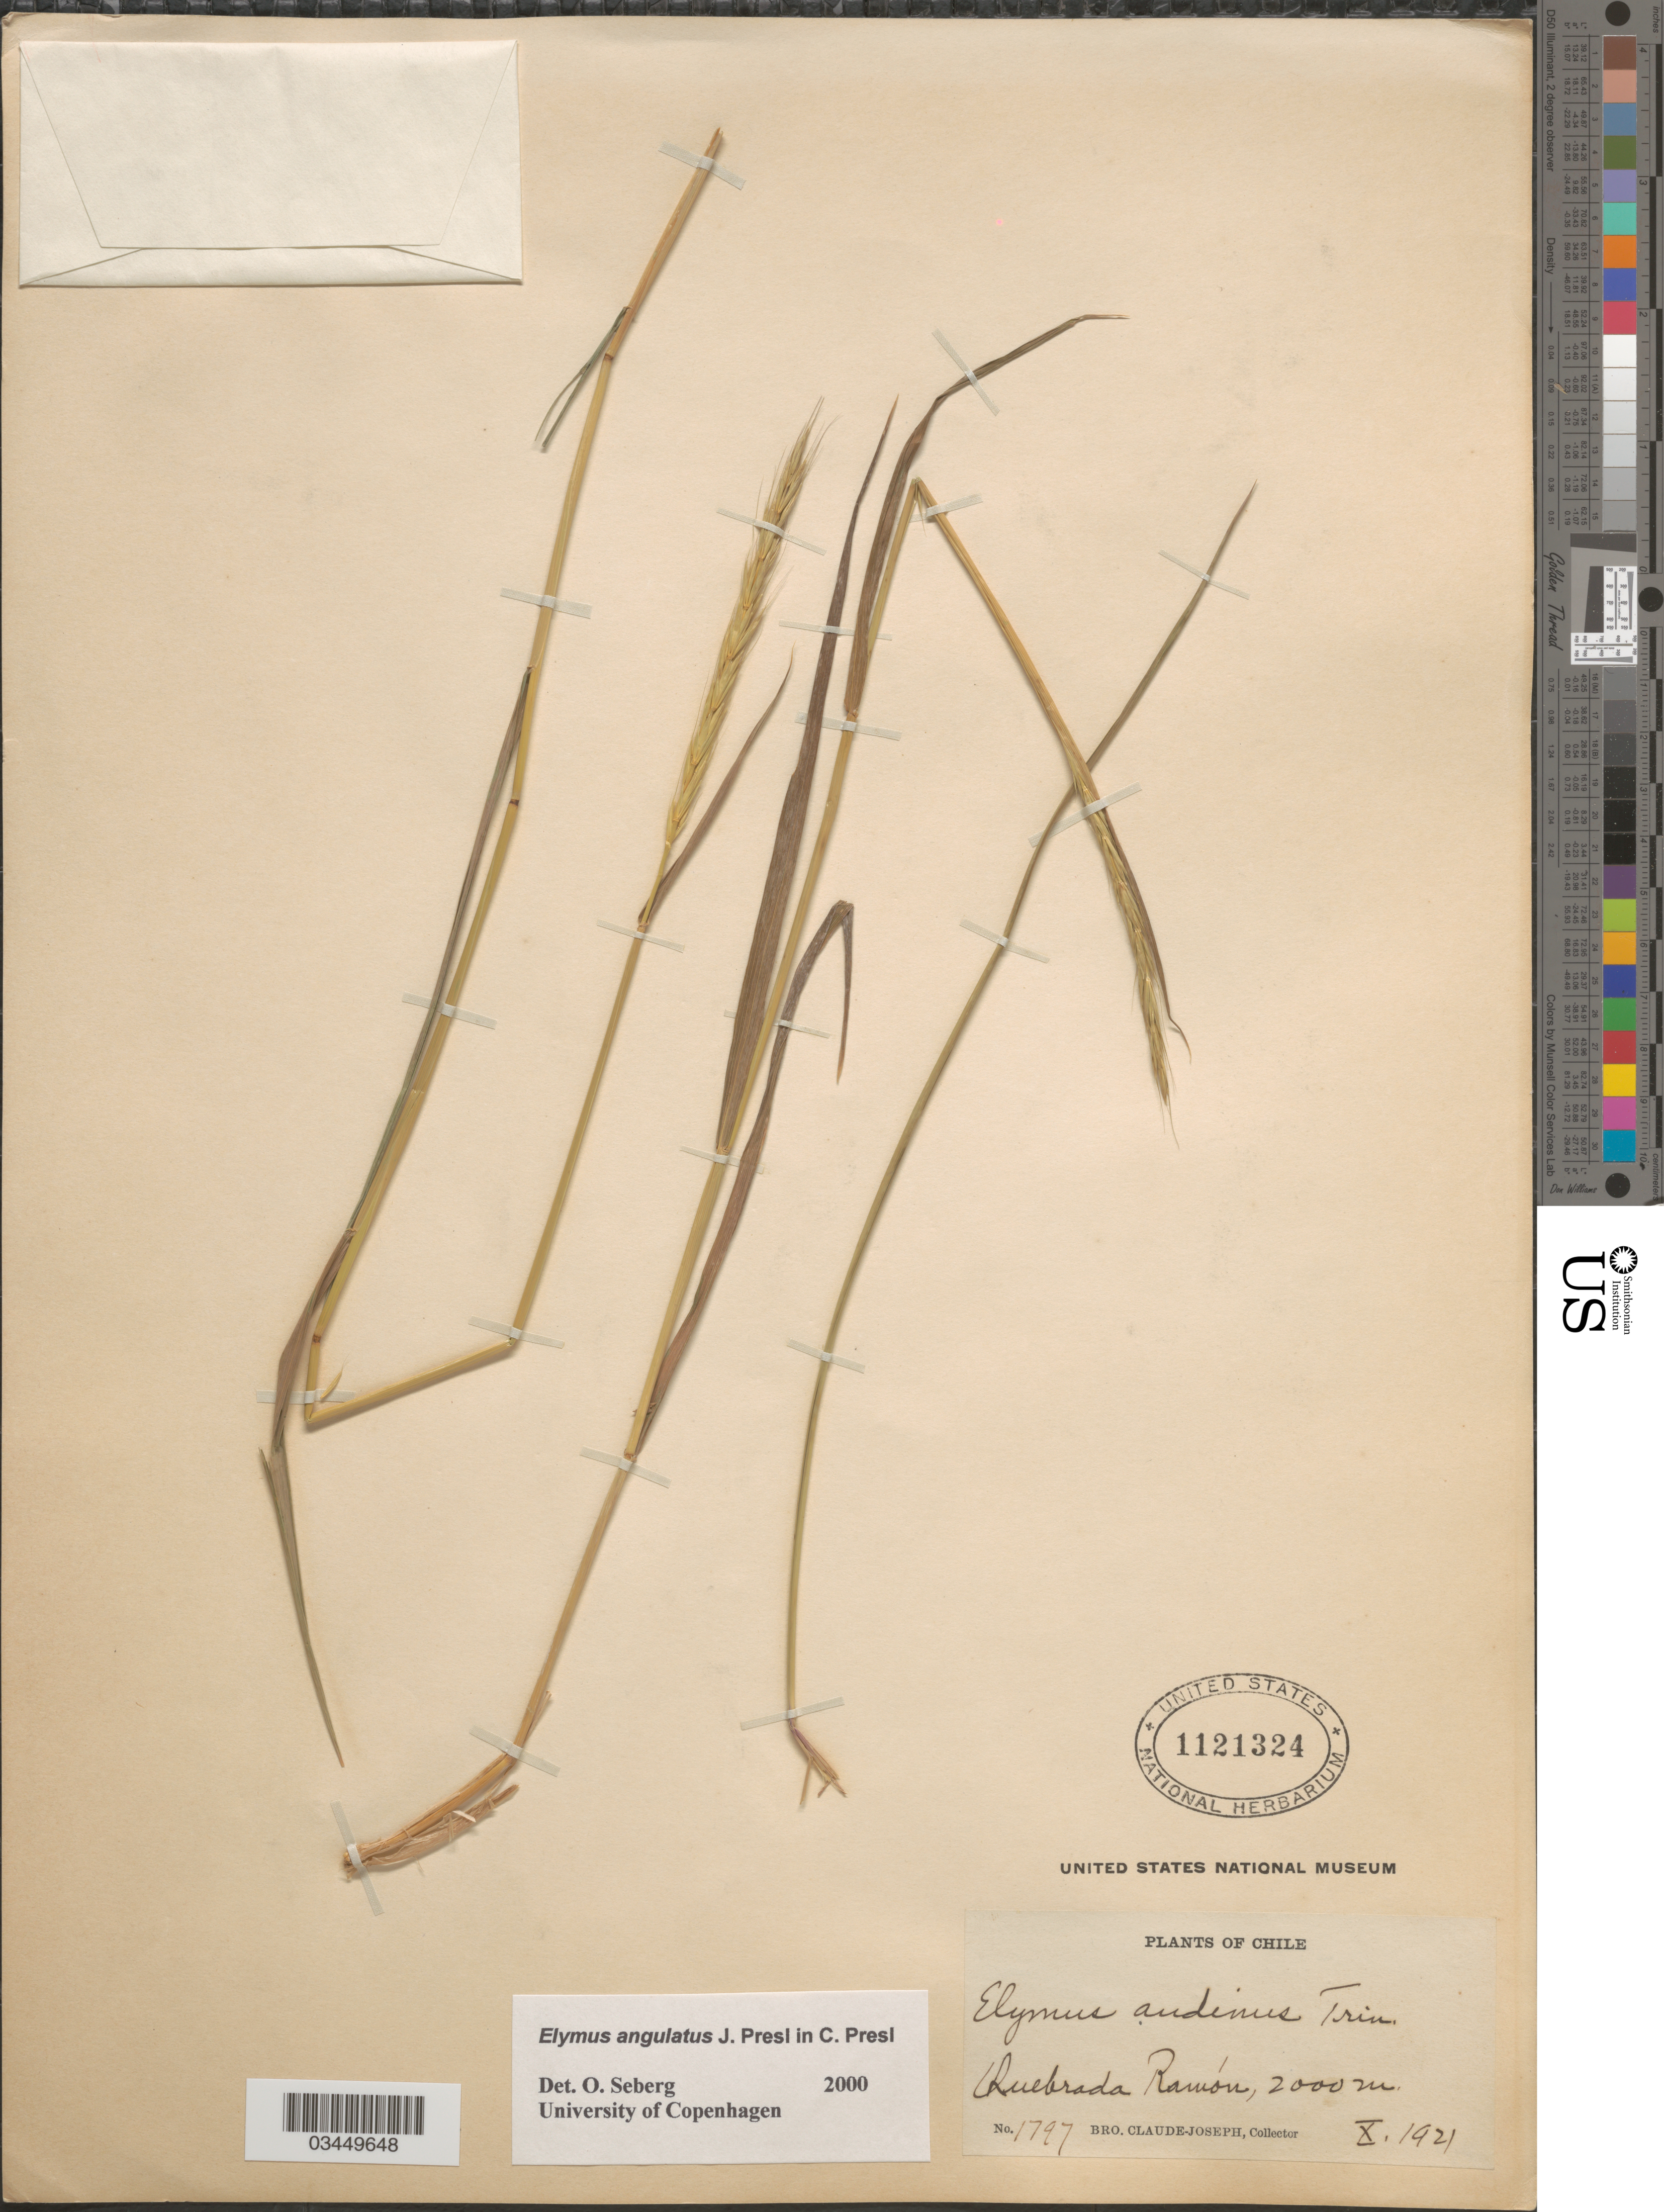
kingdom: Plantae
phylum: Tracheophyta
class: Liliopsida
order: Poales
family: Poaceae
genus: Elymus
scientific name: Elymus angulatus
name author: J. Presl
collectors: Bro. Claude-Joseph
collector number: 1797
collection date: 1921-10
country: Chile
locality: Quebrada Ramón.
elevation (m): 2000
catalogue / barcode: US 1121324